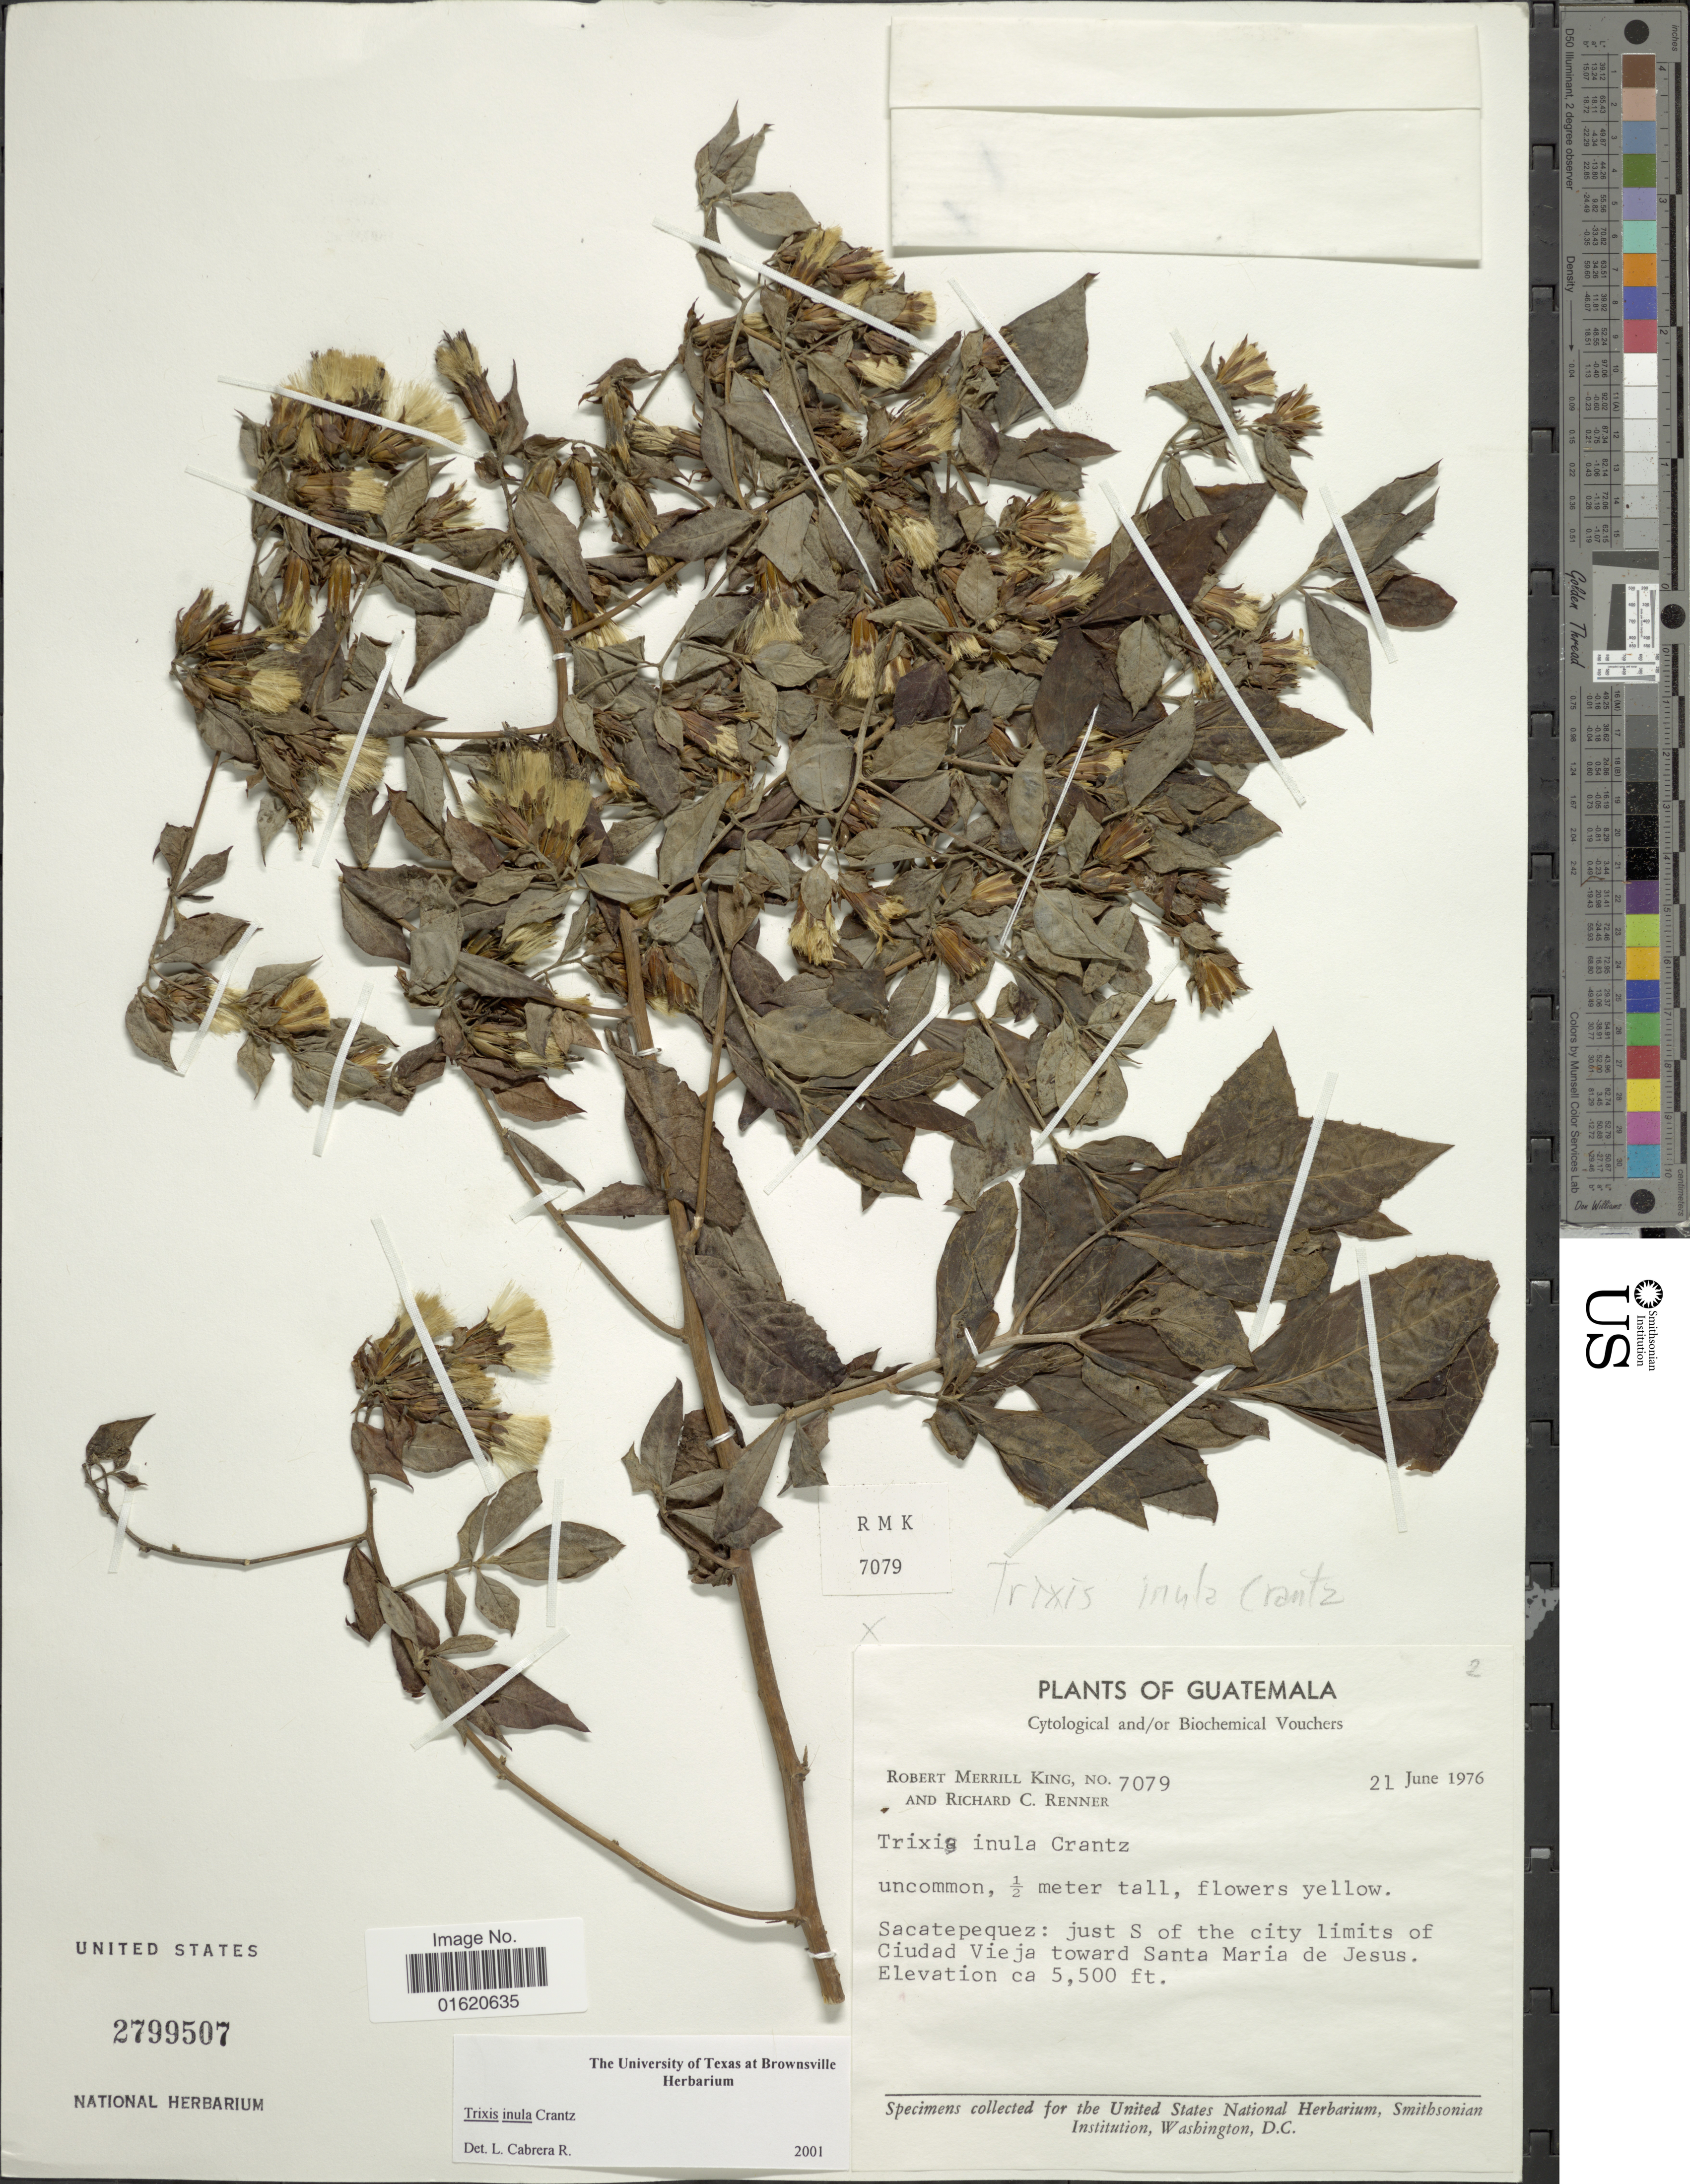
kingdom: Plantae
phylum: Tracheophyta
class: Magnoliopsida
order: Asterales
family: Asteraceae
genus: Trixis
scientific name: Trixis inula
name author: Crantz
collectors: R. M. King & R. C. Renner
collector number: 7079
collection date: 1976-06-21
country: Guatemala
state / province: Sacatepéquez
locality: Just S of the city limits of Ciudad Vieja toward Santa Maria de Jesus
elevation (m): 1676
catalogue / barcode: US 2799507